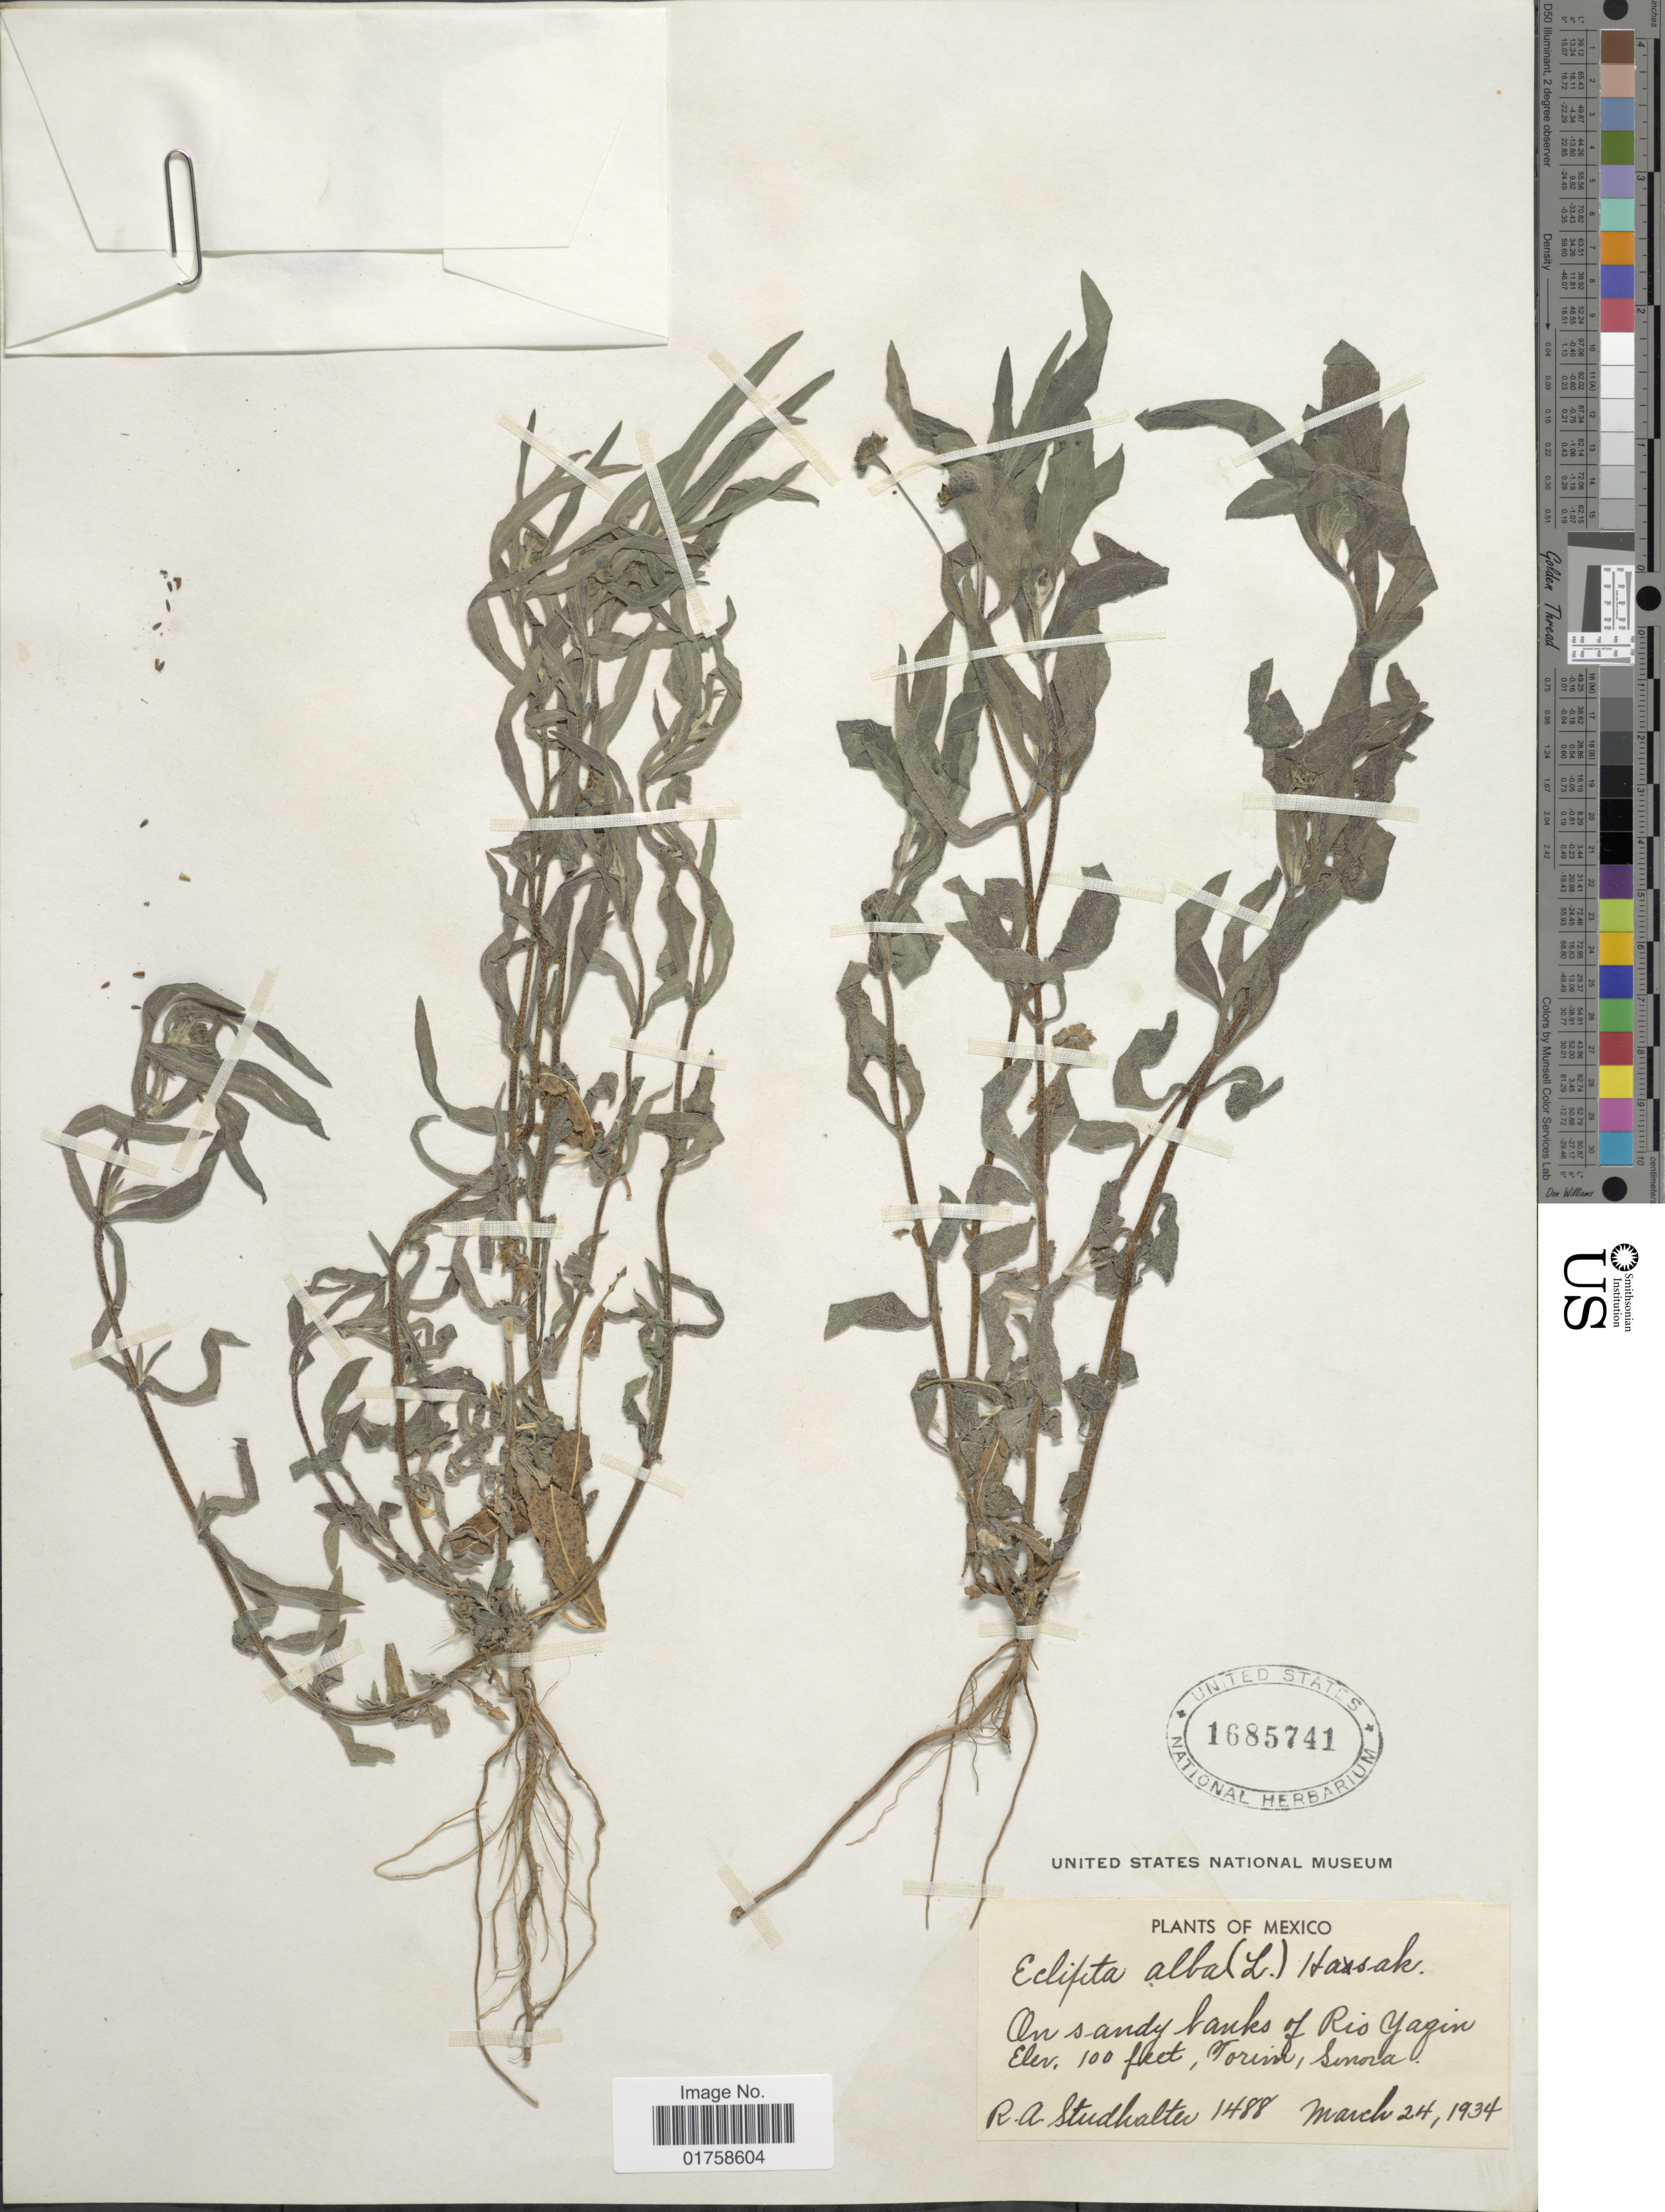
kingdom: Plantae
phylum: Tracheophyta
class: Magnoliopsida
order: Asterales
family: Asteraceae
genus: Eclipta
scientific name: Eclipta alba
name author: (L.) Hassk.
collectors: R. Studhalter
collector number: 1488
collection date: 1934-03-24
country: Mexico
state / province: Sonora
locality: Mexico. on sandy banks of Rio Yagin. Forim, Sonora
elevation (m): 30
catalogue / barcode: US 1685741